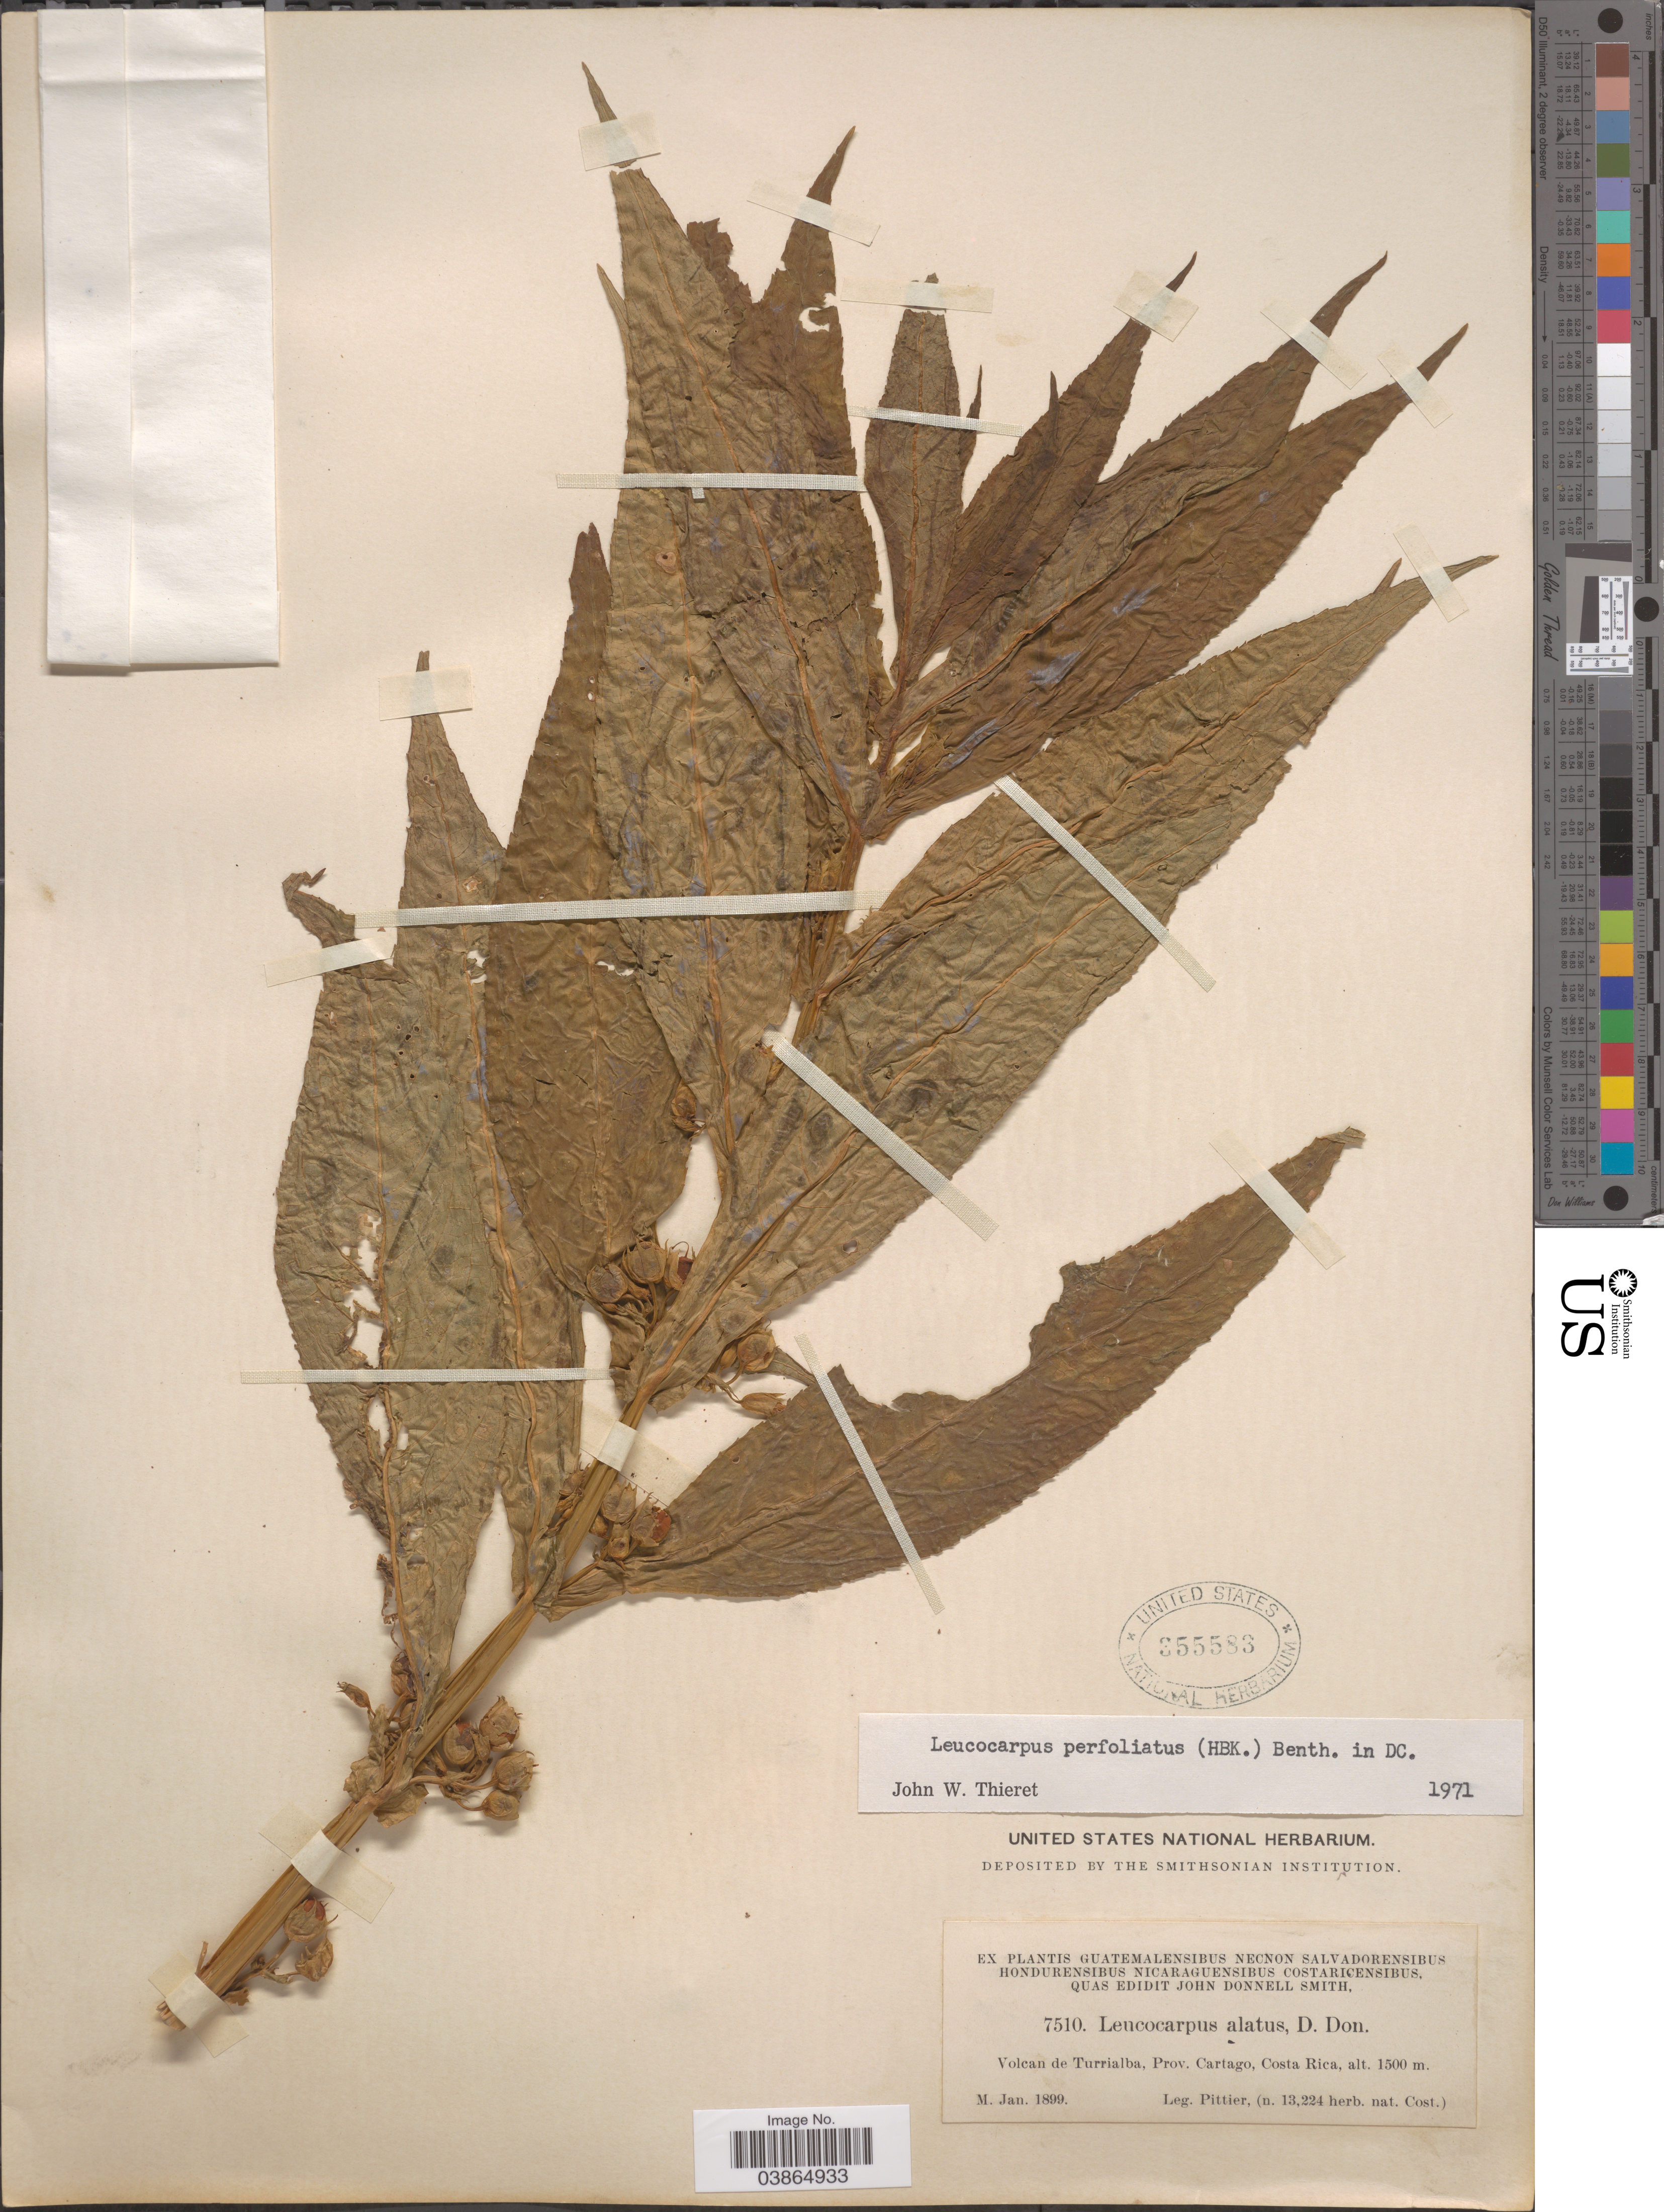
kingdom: Plantae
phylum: Tracheophyta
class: Magnoliopsida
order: Lamiales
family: Phrymaceae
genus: Leucocarpus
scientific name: Leucocarpus perfoliatus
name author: (Kunth) Benth.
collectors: Pittier, --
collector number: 7510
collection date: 1899-01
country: Costa Rica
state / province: Cartago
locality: Volcan de Turrialba.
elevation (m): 1500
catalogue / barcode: US 355583